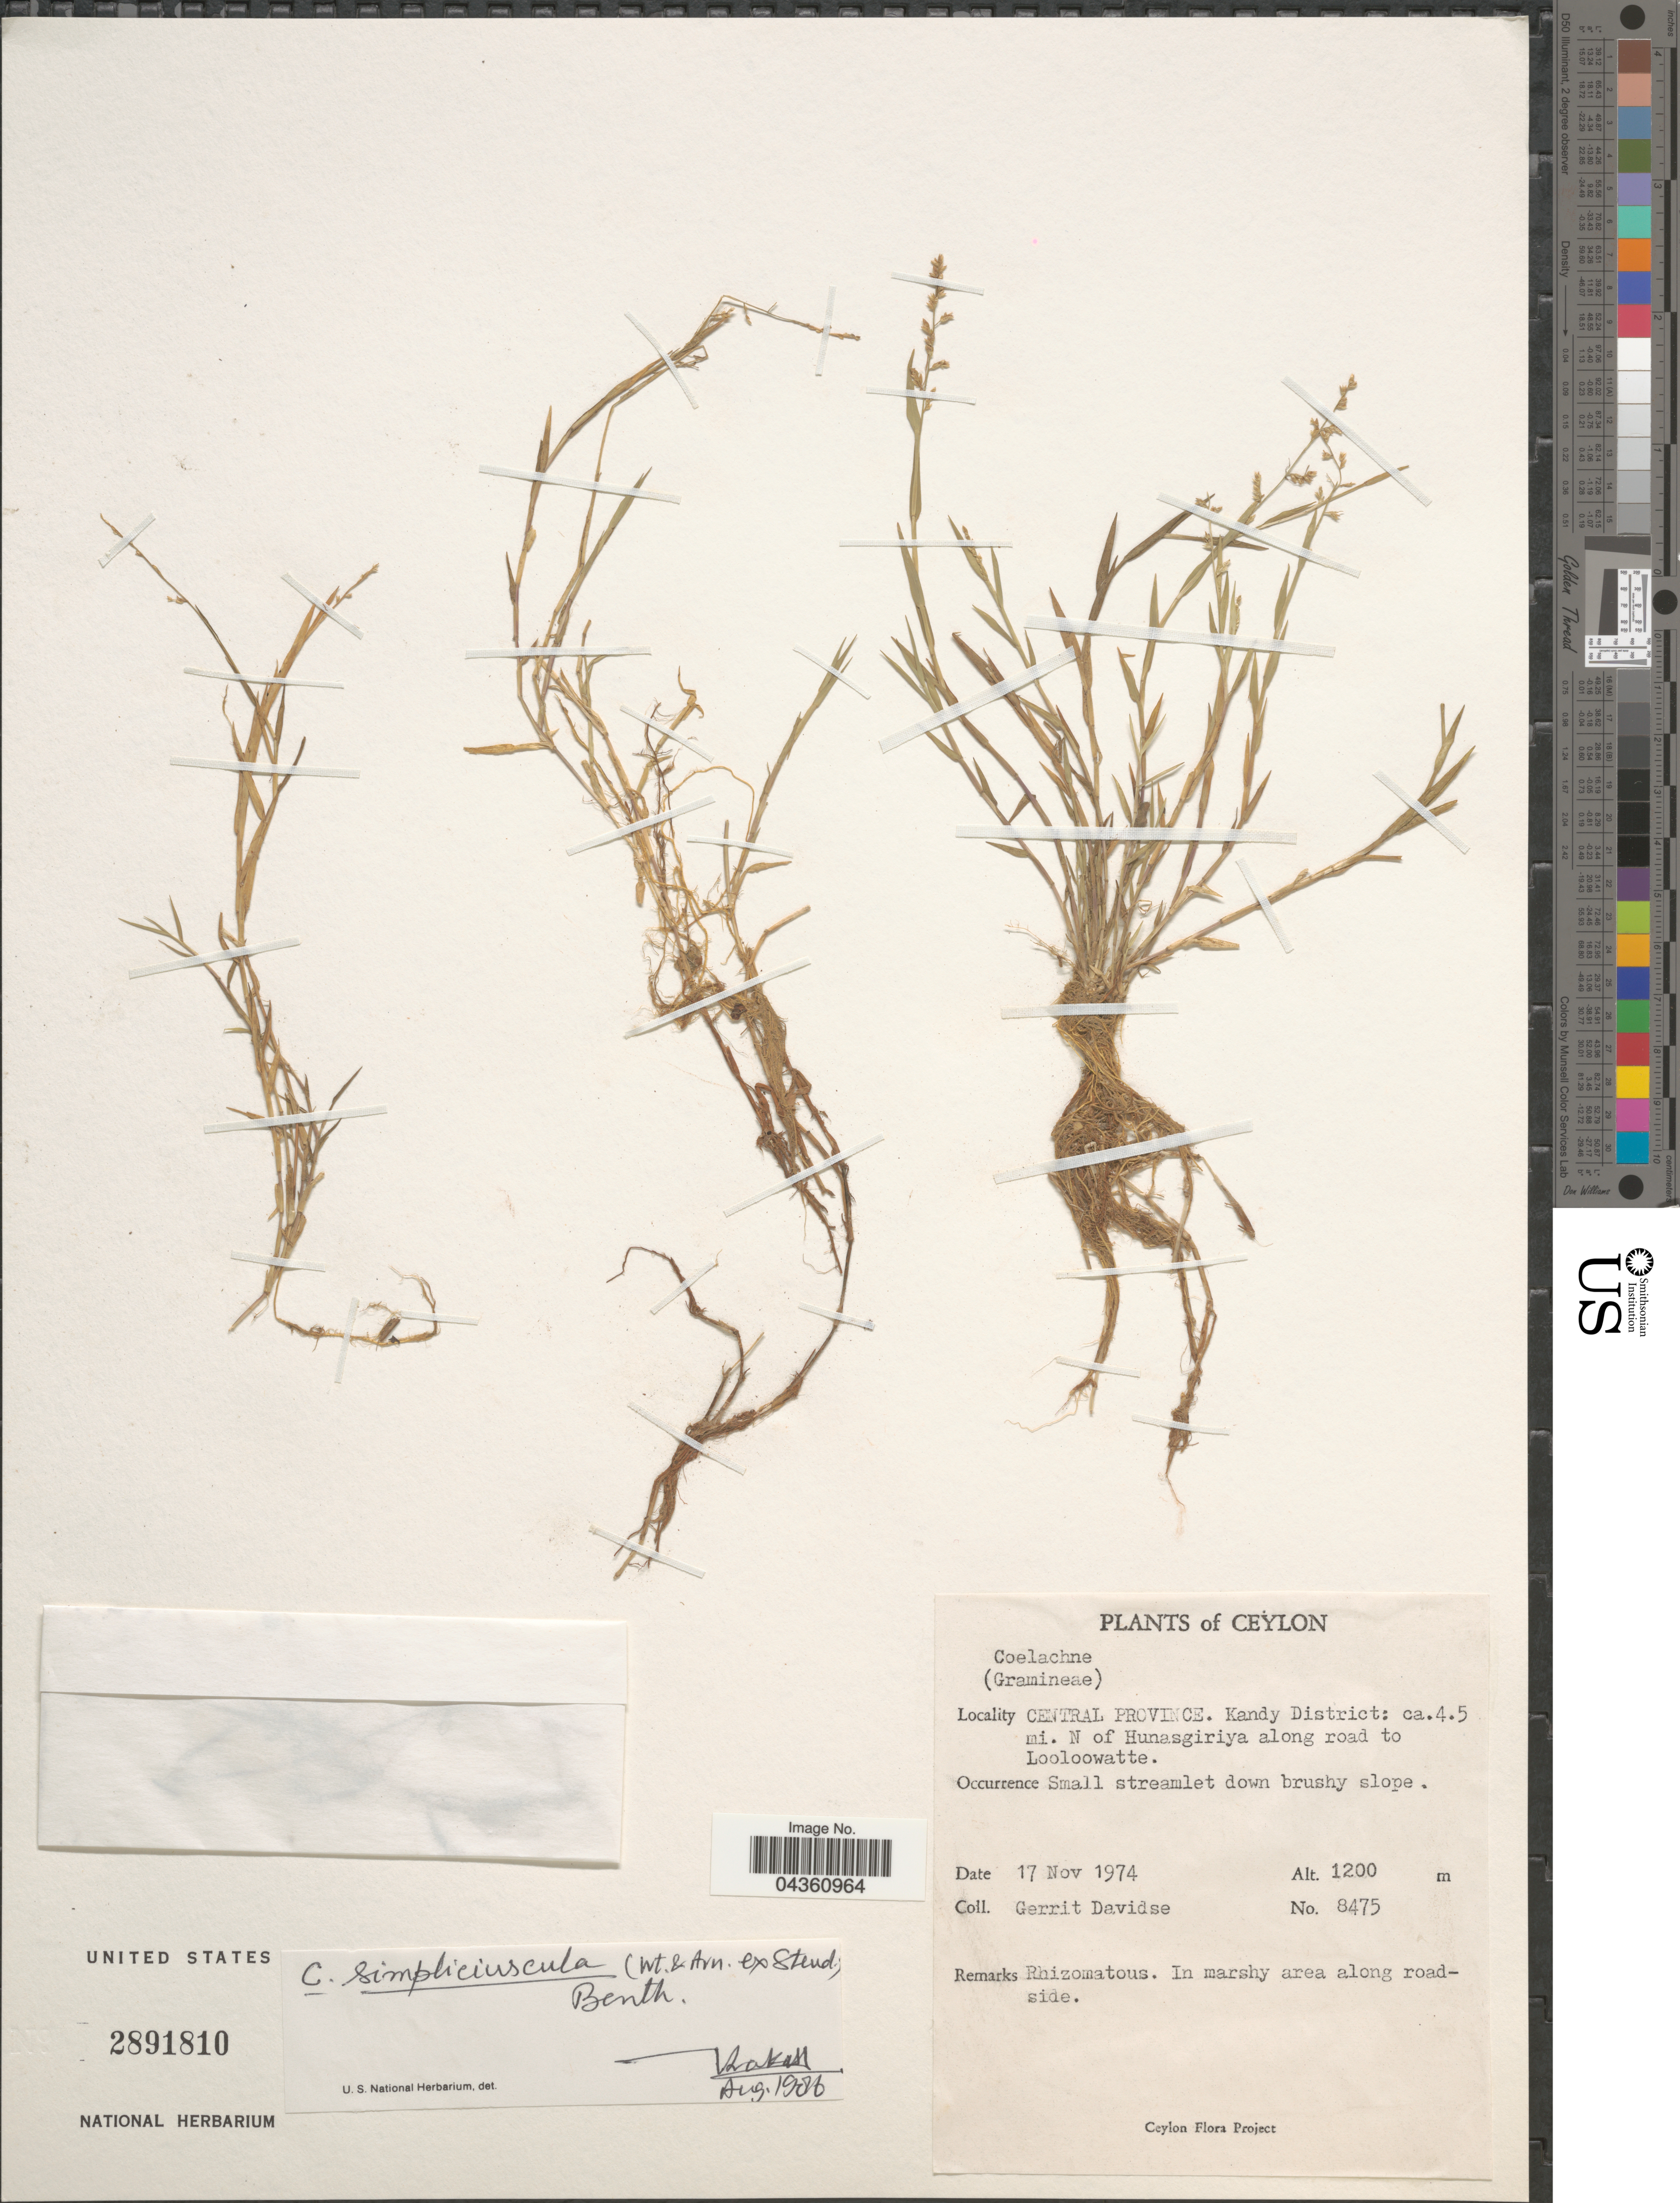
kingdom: Plantae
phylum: Tracheophyta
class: Liliopsida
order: Poales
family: Poaceae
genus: Coelachne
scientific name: Coelachne simpliciuscula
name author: (Wight & Arn. ex Steud.) Munro ex Benth.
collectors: G. Davidse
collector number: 8475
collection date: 1974-11-17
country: Sri Lanka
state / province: Central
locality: Ceylon. Kandy District: ca.4.5 mi. N of Hunasgiriya along road to Looloowatte. Small streamlet down brushy slope.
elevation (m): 1200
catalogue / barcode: US 2891810